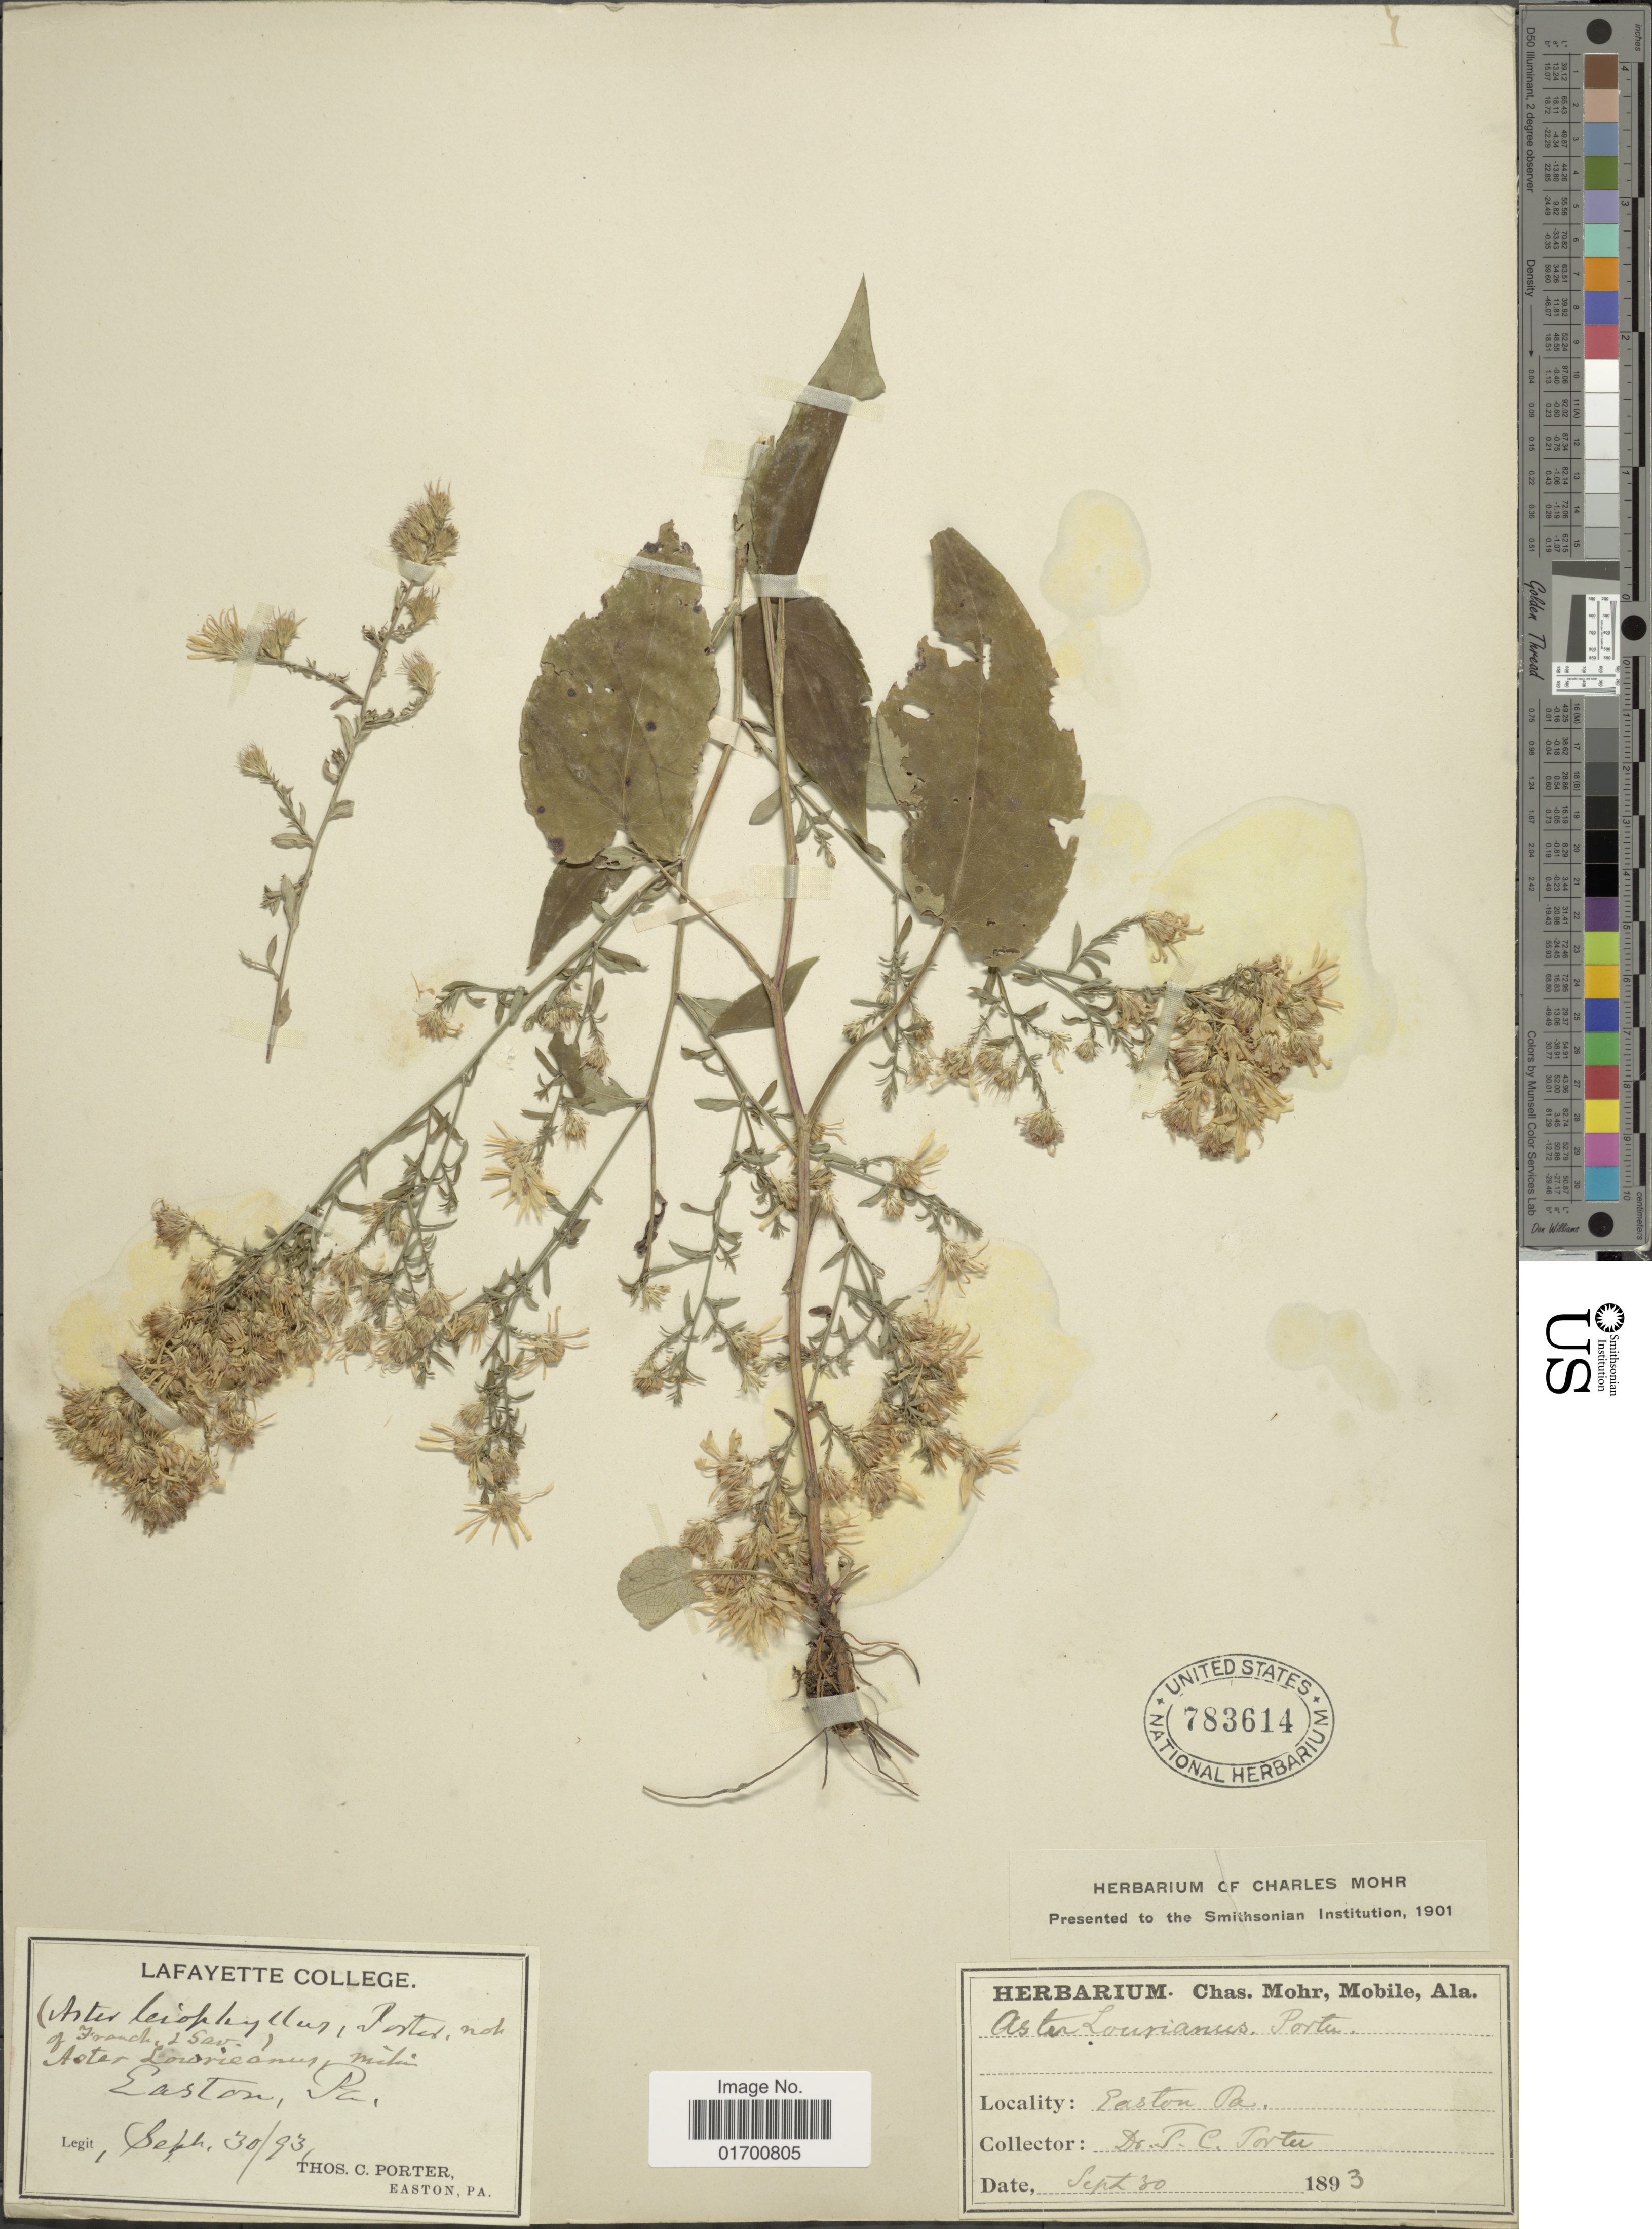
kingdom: Plantae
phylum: Tracheophyta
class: Magnoliopsida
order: Asterales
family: Asteraceae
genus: Symphyotrichum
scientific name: Symphyotrichum lowrieanum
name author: (Porter) G.L. Nesom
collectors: T. C. Porter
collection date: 1893-09-30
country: United States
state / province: Pennsylvania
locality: Easton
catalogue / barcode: US 783614